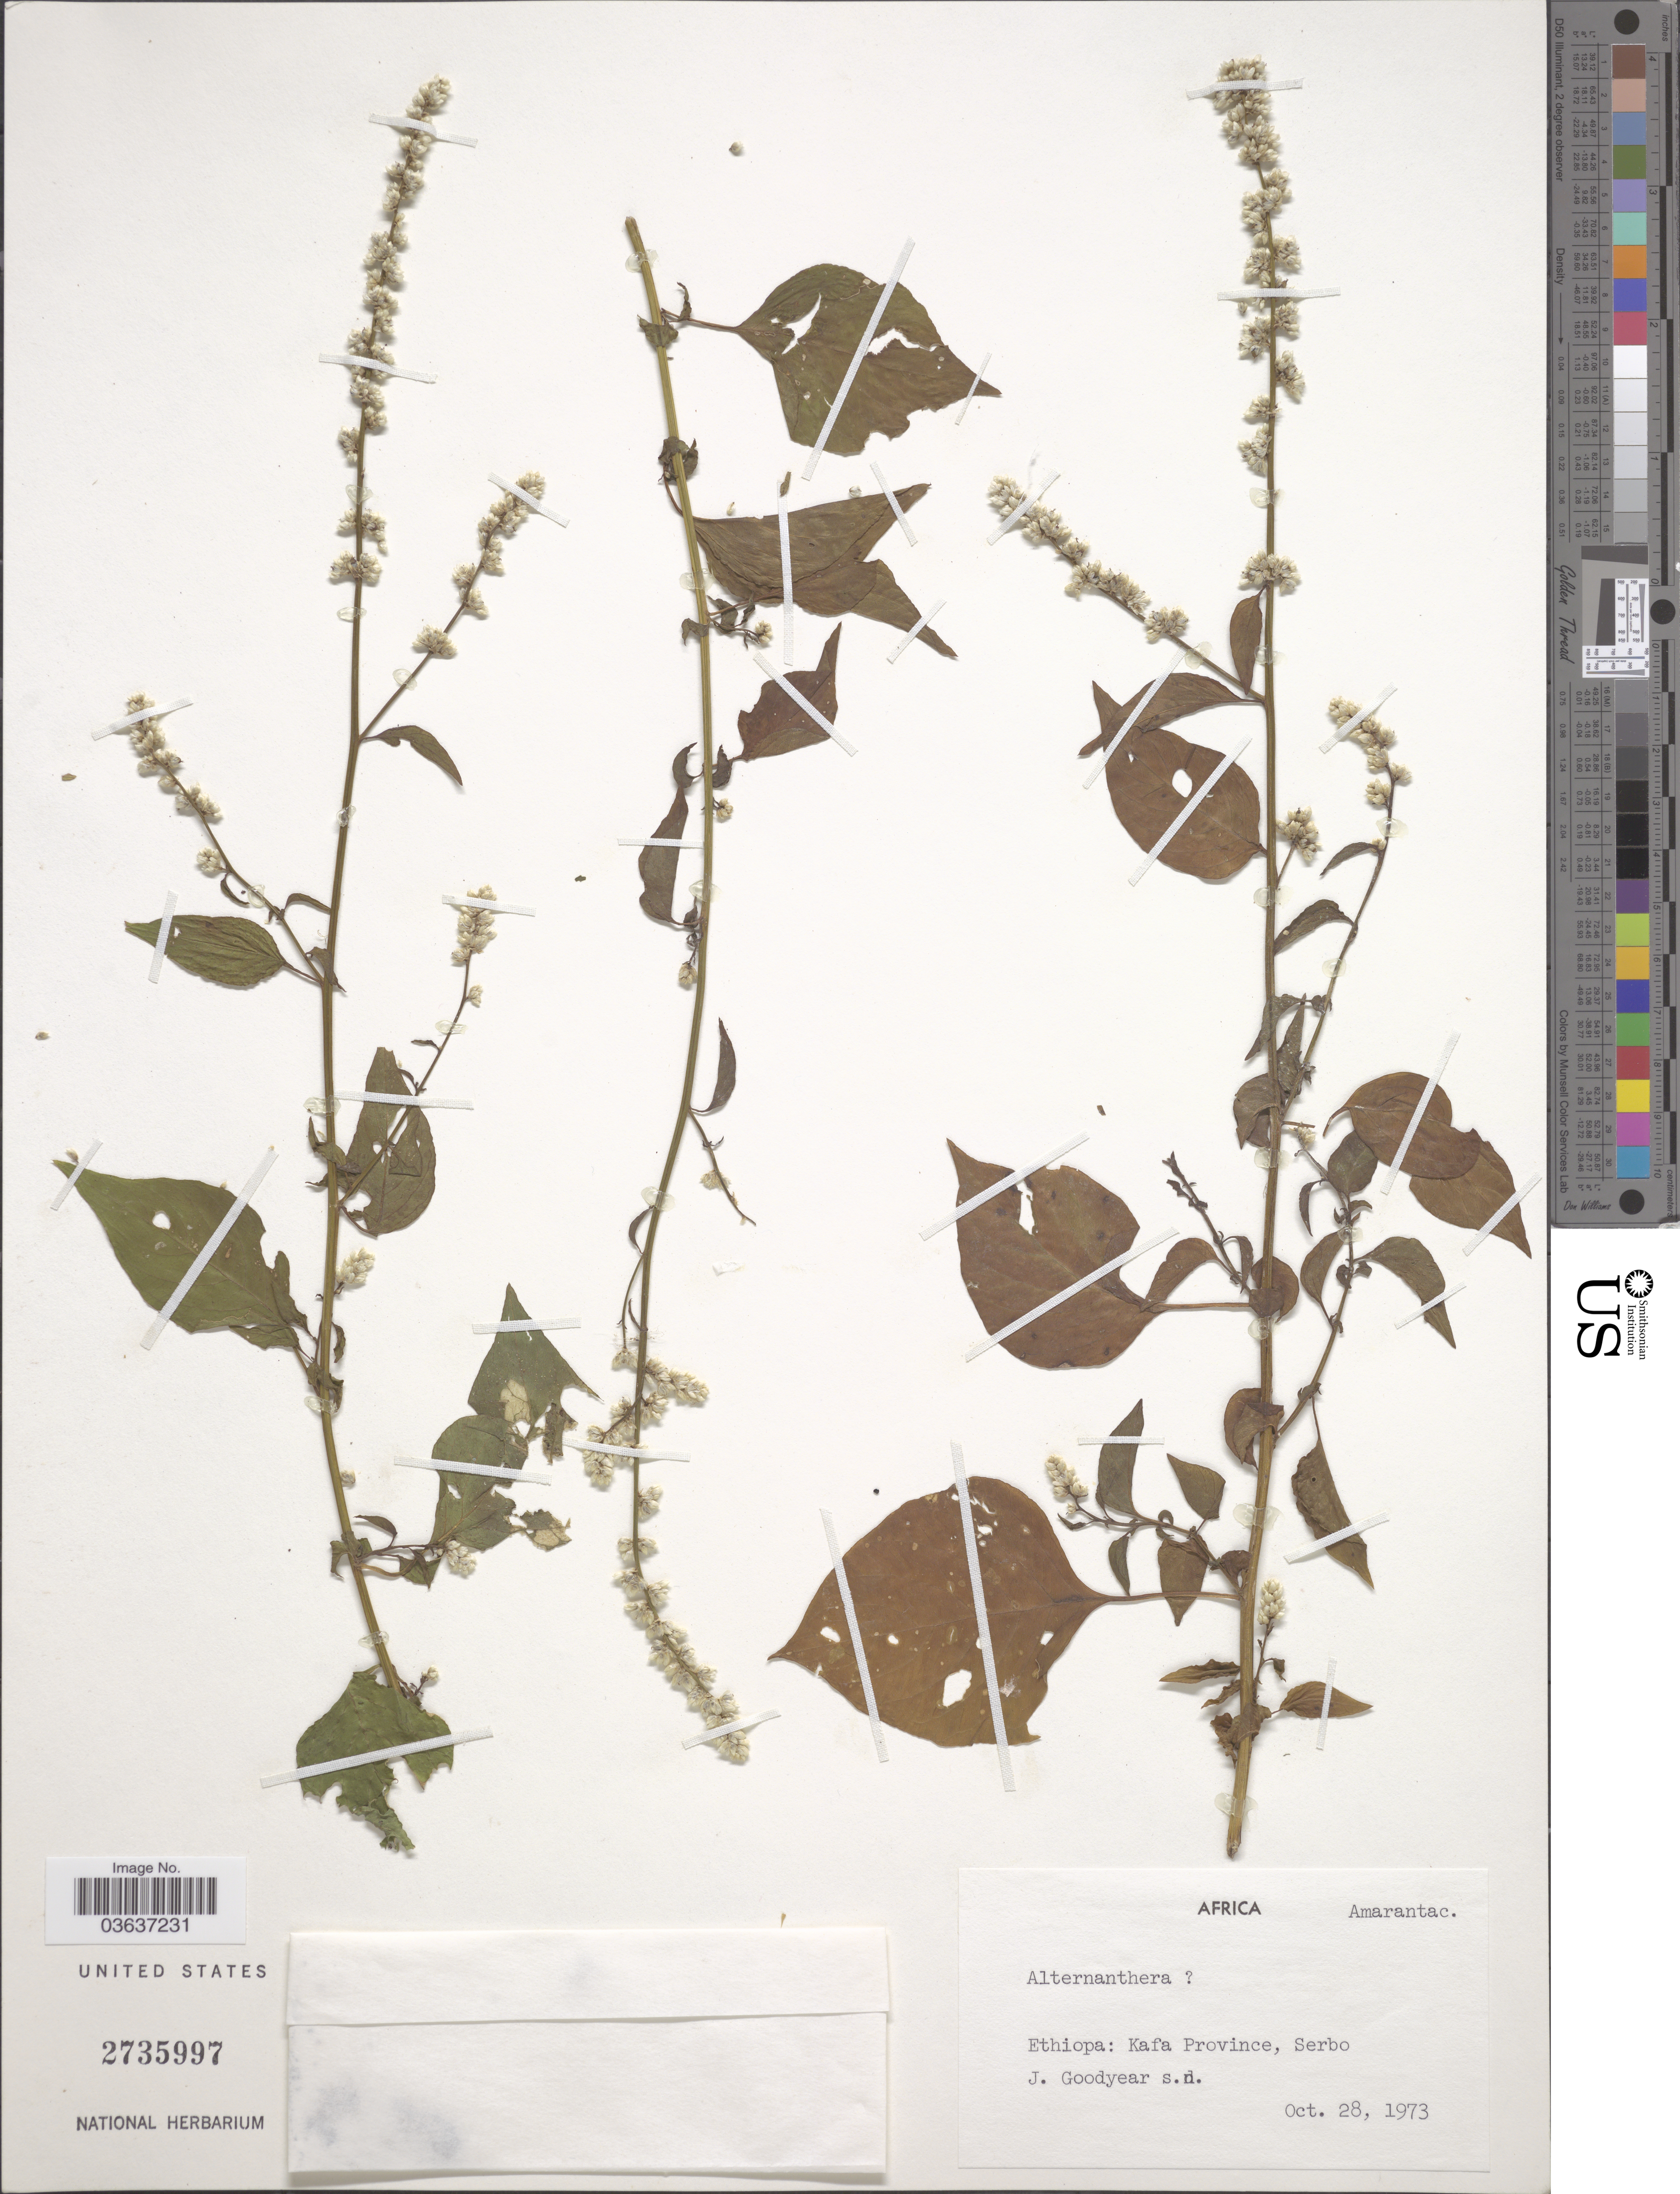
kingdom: Plantae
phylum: Tracheophyta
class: Magnoliopsida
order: Caryophyllales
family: Amaranthaceae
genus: Alternanthera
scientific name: Alternanthera sp.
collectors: J. Goodyear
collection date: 1973-10-28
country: Ethiopia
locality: Kafa Province, Serbo.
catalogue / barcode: US 2735997